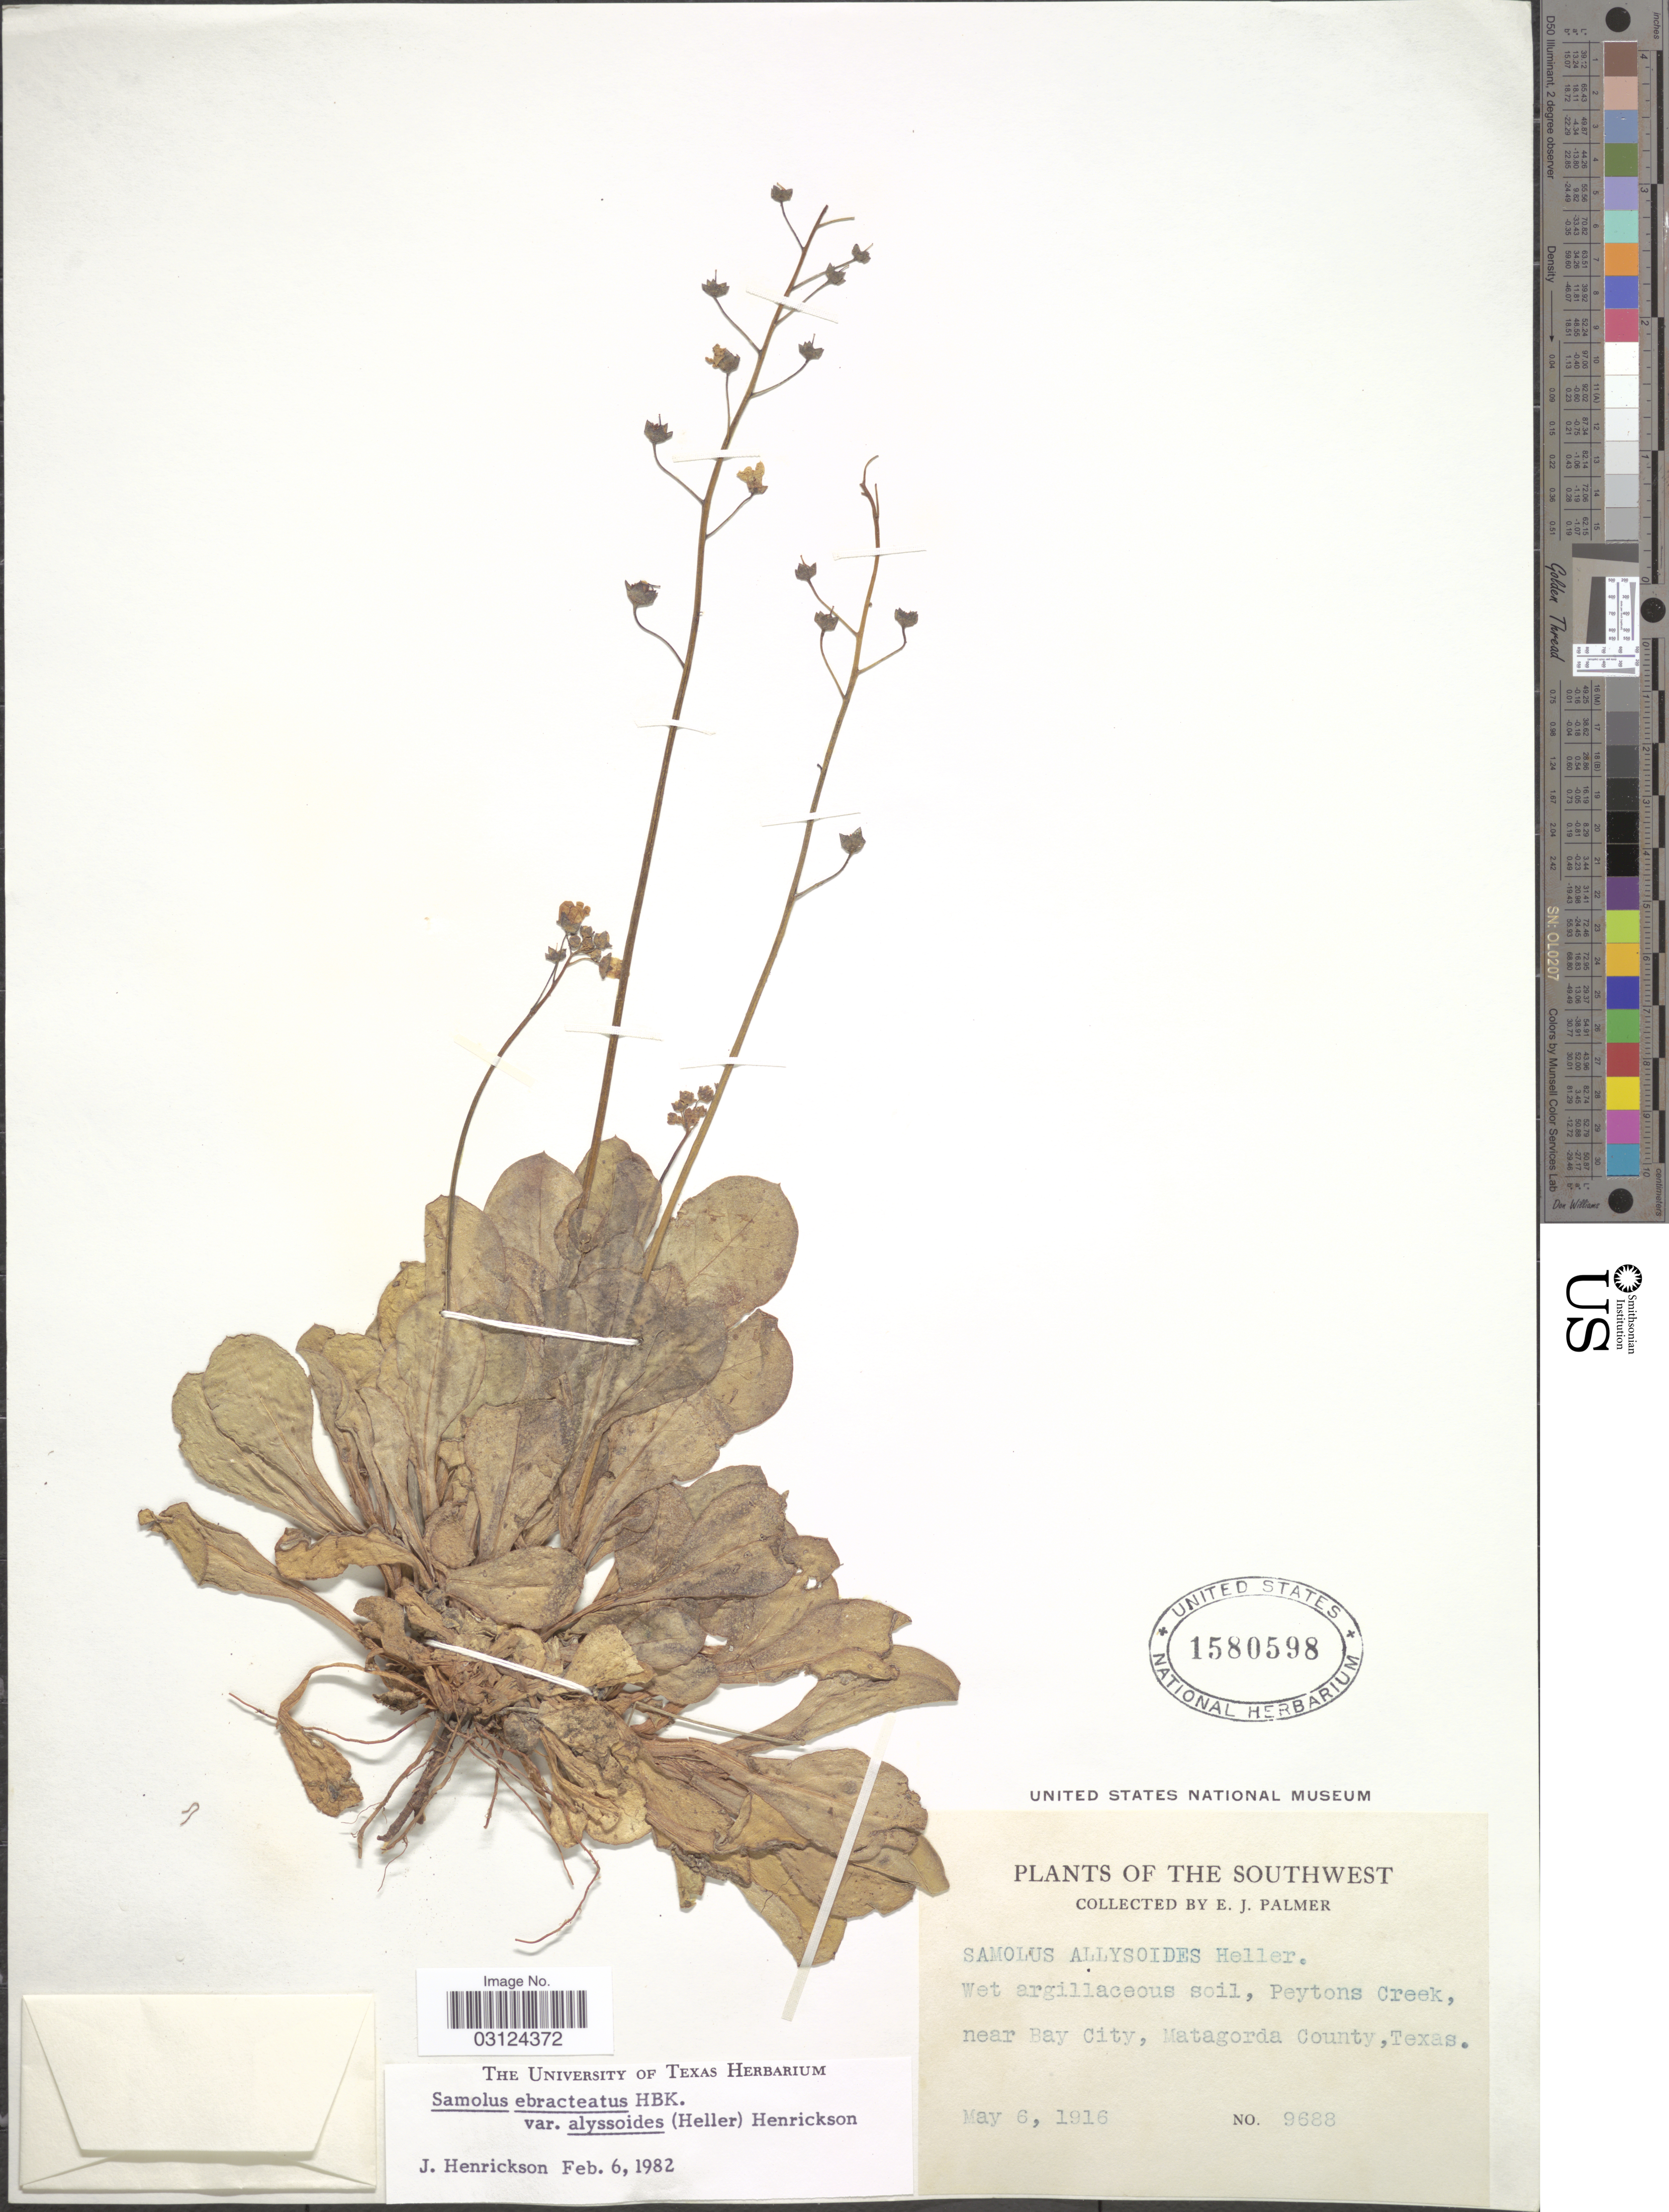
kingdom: Plantae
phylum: Tracheophyta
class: Magnoliopsida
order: Ericales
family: Primulaceae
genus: Samolus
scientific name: Samolus ebracteatus subsp. alyssoides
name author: (A. Heller) R. Knuth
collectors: E. J. Palmer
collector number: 9688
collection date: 1916-05-06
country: United States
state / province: Texas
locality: The Southwest, Peytons Creek, near Bay City, Matagorda County.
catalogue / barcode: US 1580598